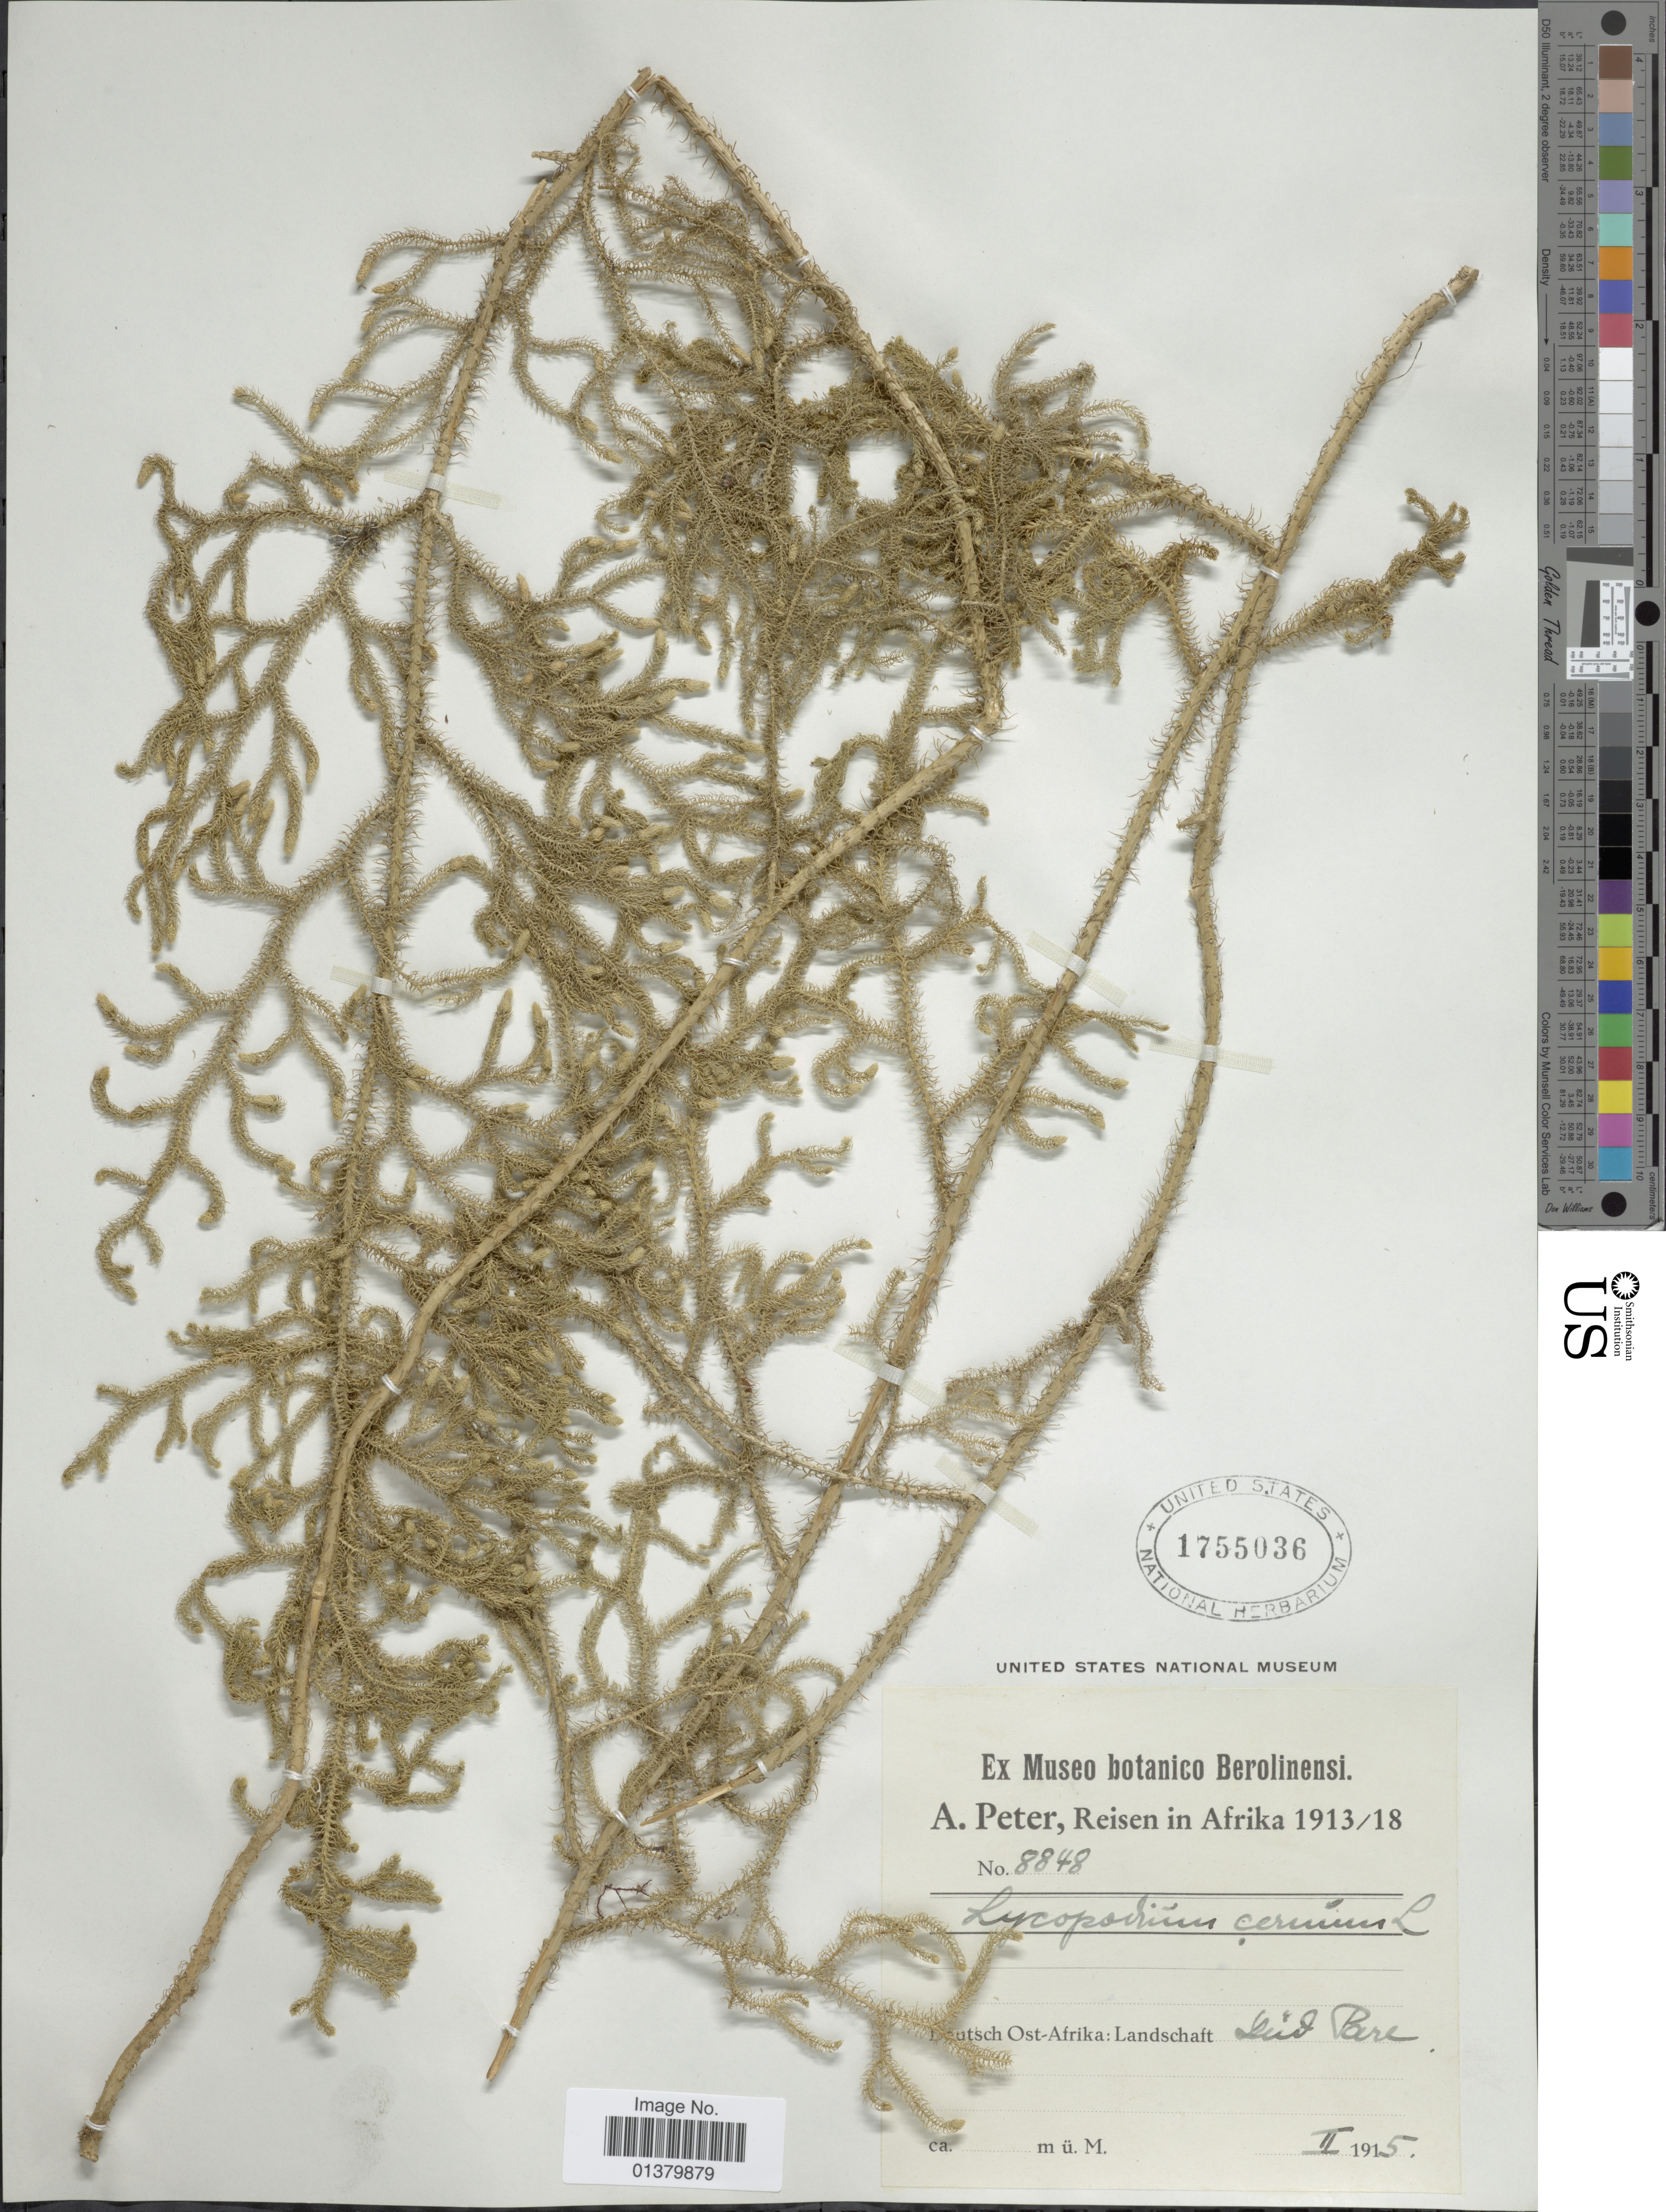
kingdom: Plantae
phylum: Tracheophyta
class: Lycopodiopsida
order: Lycopodiales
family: Lycopodiaceae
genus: Palhinhaea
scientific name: Palhinhaea cernua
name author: (L.) Vasc. & Franco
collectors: A. Peter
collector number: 8848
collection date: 1915-02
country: Tanzania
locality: Deutsch Ost-Afrika: Landschaft Süd Pare [German East Africa: South Pare]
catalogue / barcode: US 1755036